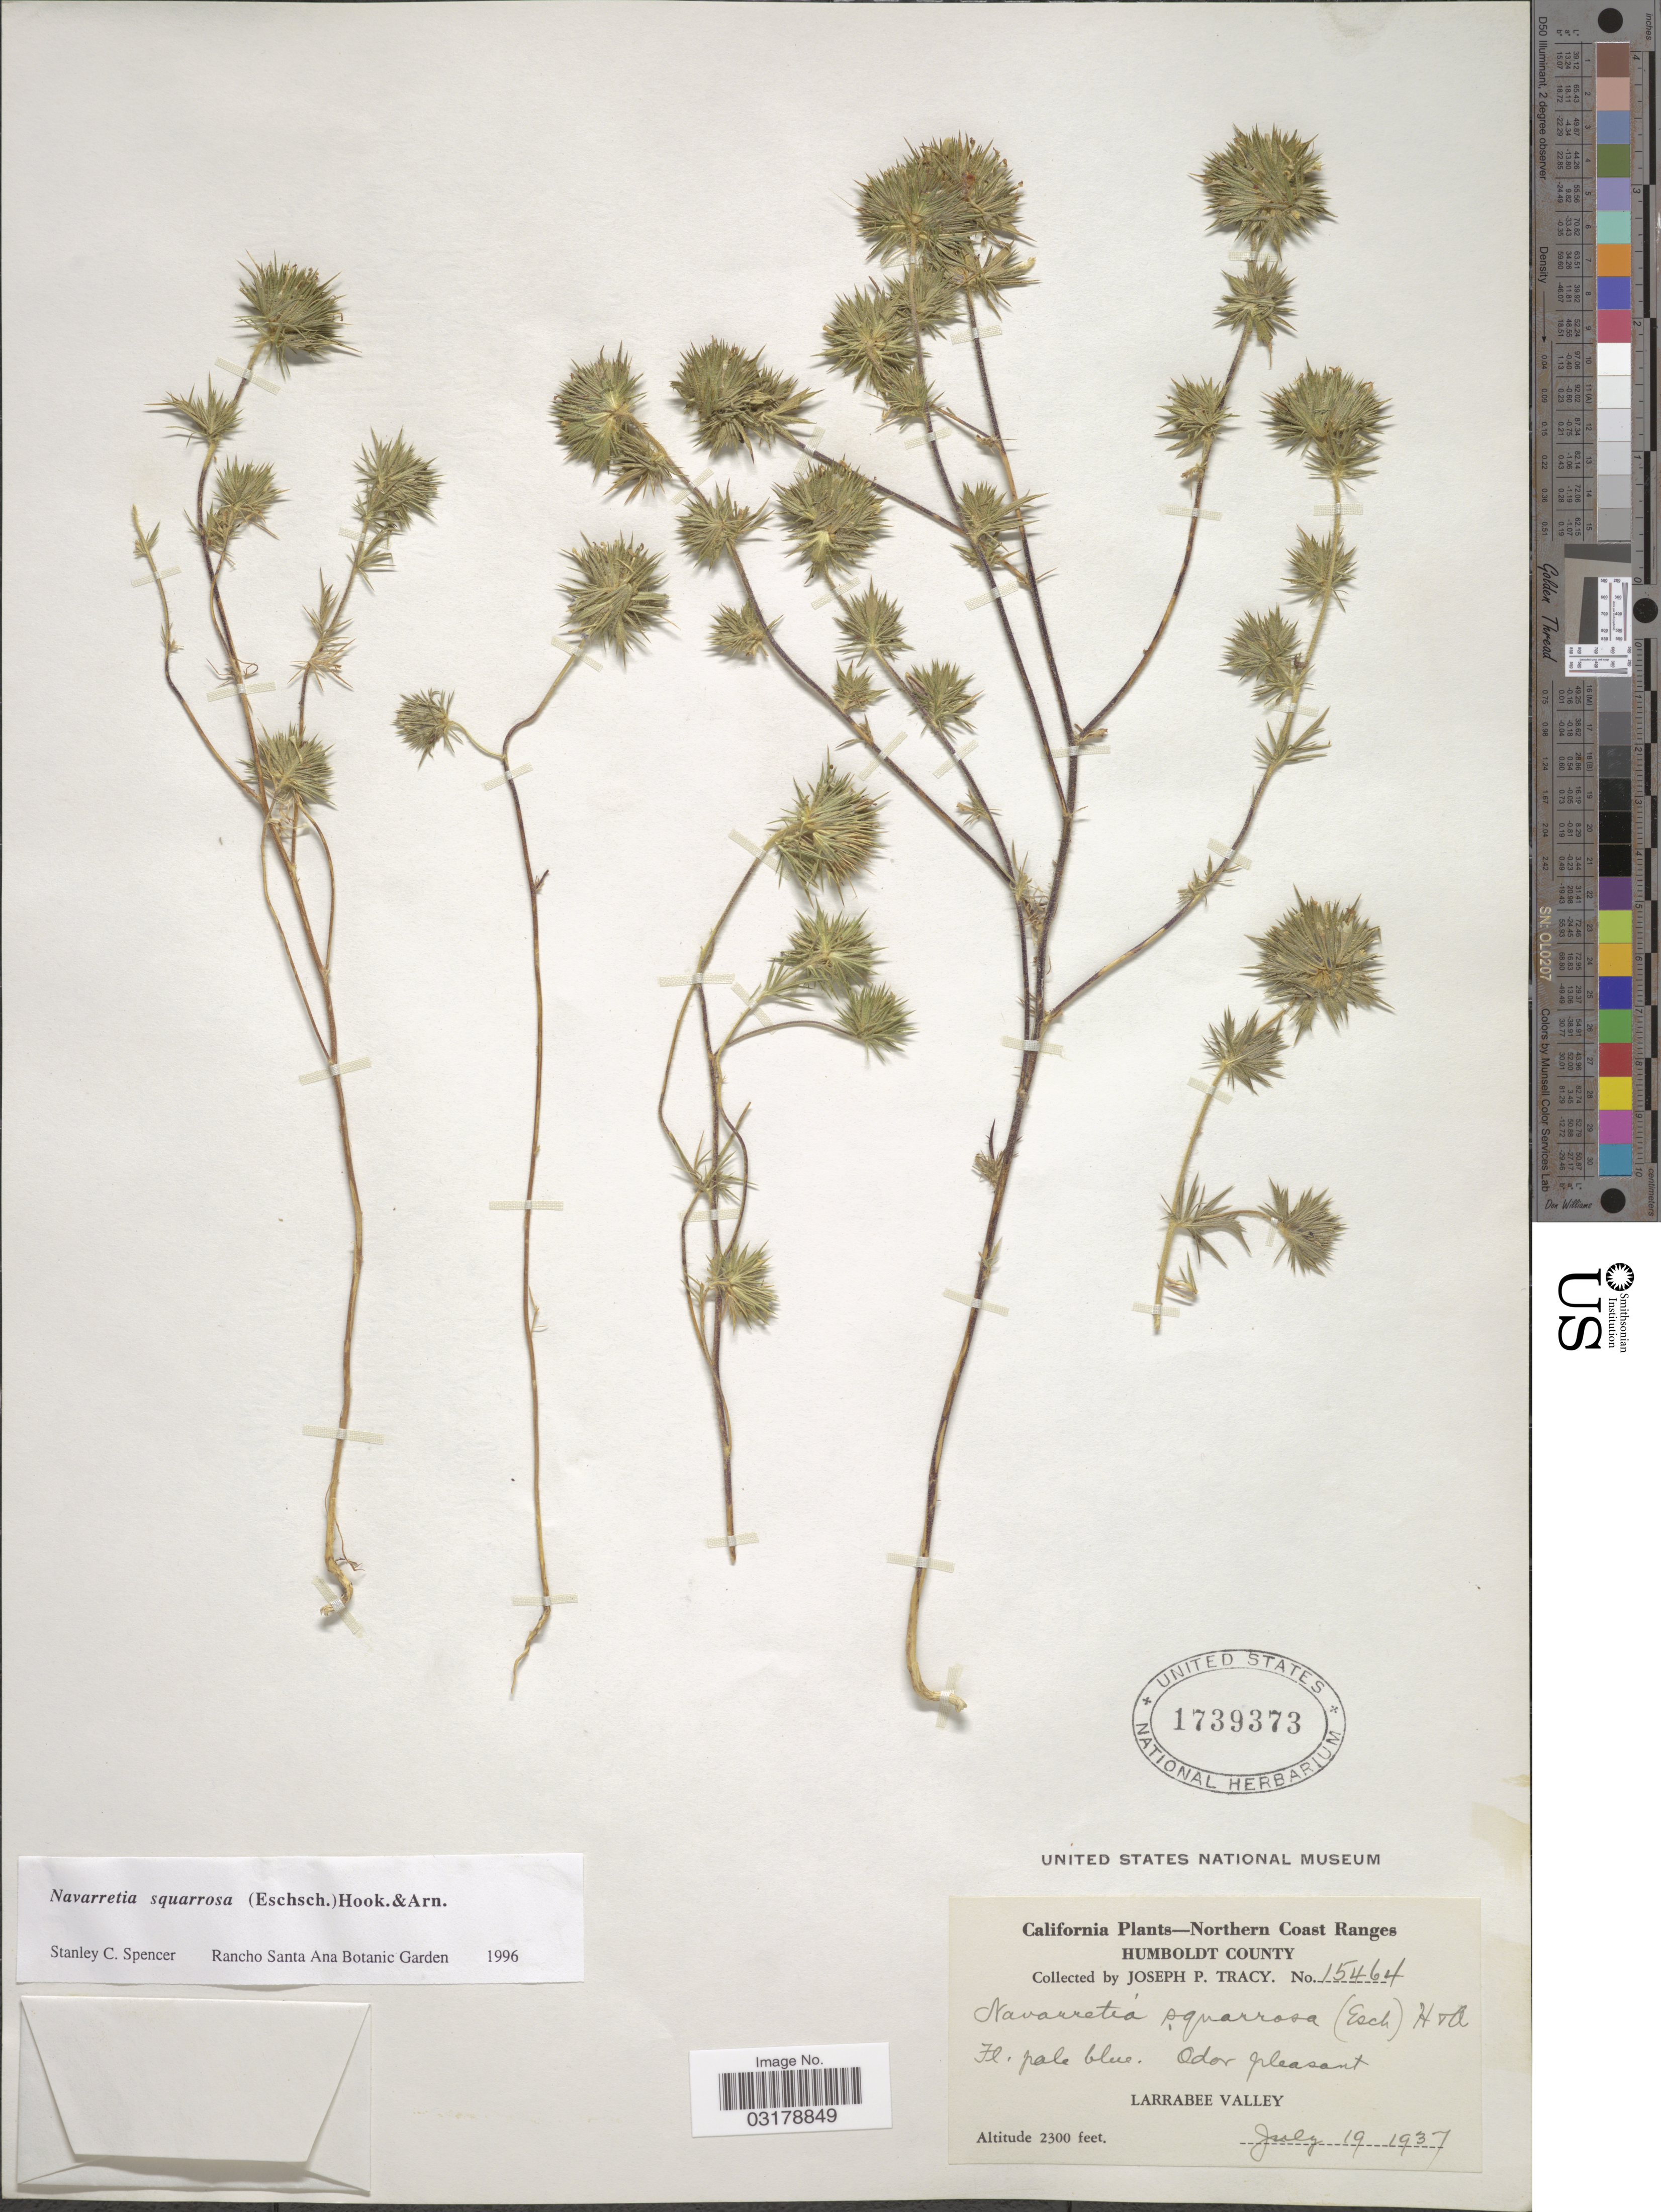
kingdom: Plantae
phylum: Tracheophyta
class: Magnoliopsida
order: Ericales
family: Polemoniaceae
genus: Navarretia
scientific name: Navarretia squarrosa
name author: (Eschsch.) Hook. & Arn.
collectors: J. Tracy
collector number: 15464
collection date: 1937-07-19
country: United States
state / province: California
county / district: Humboldt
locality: Northern Coast Ranges. Humboldt County. Larrabee Valley.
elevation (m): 701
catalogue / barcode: US 1739373